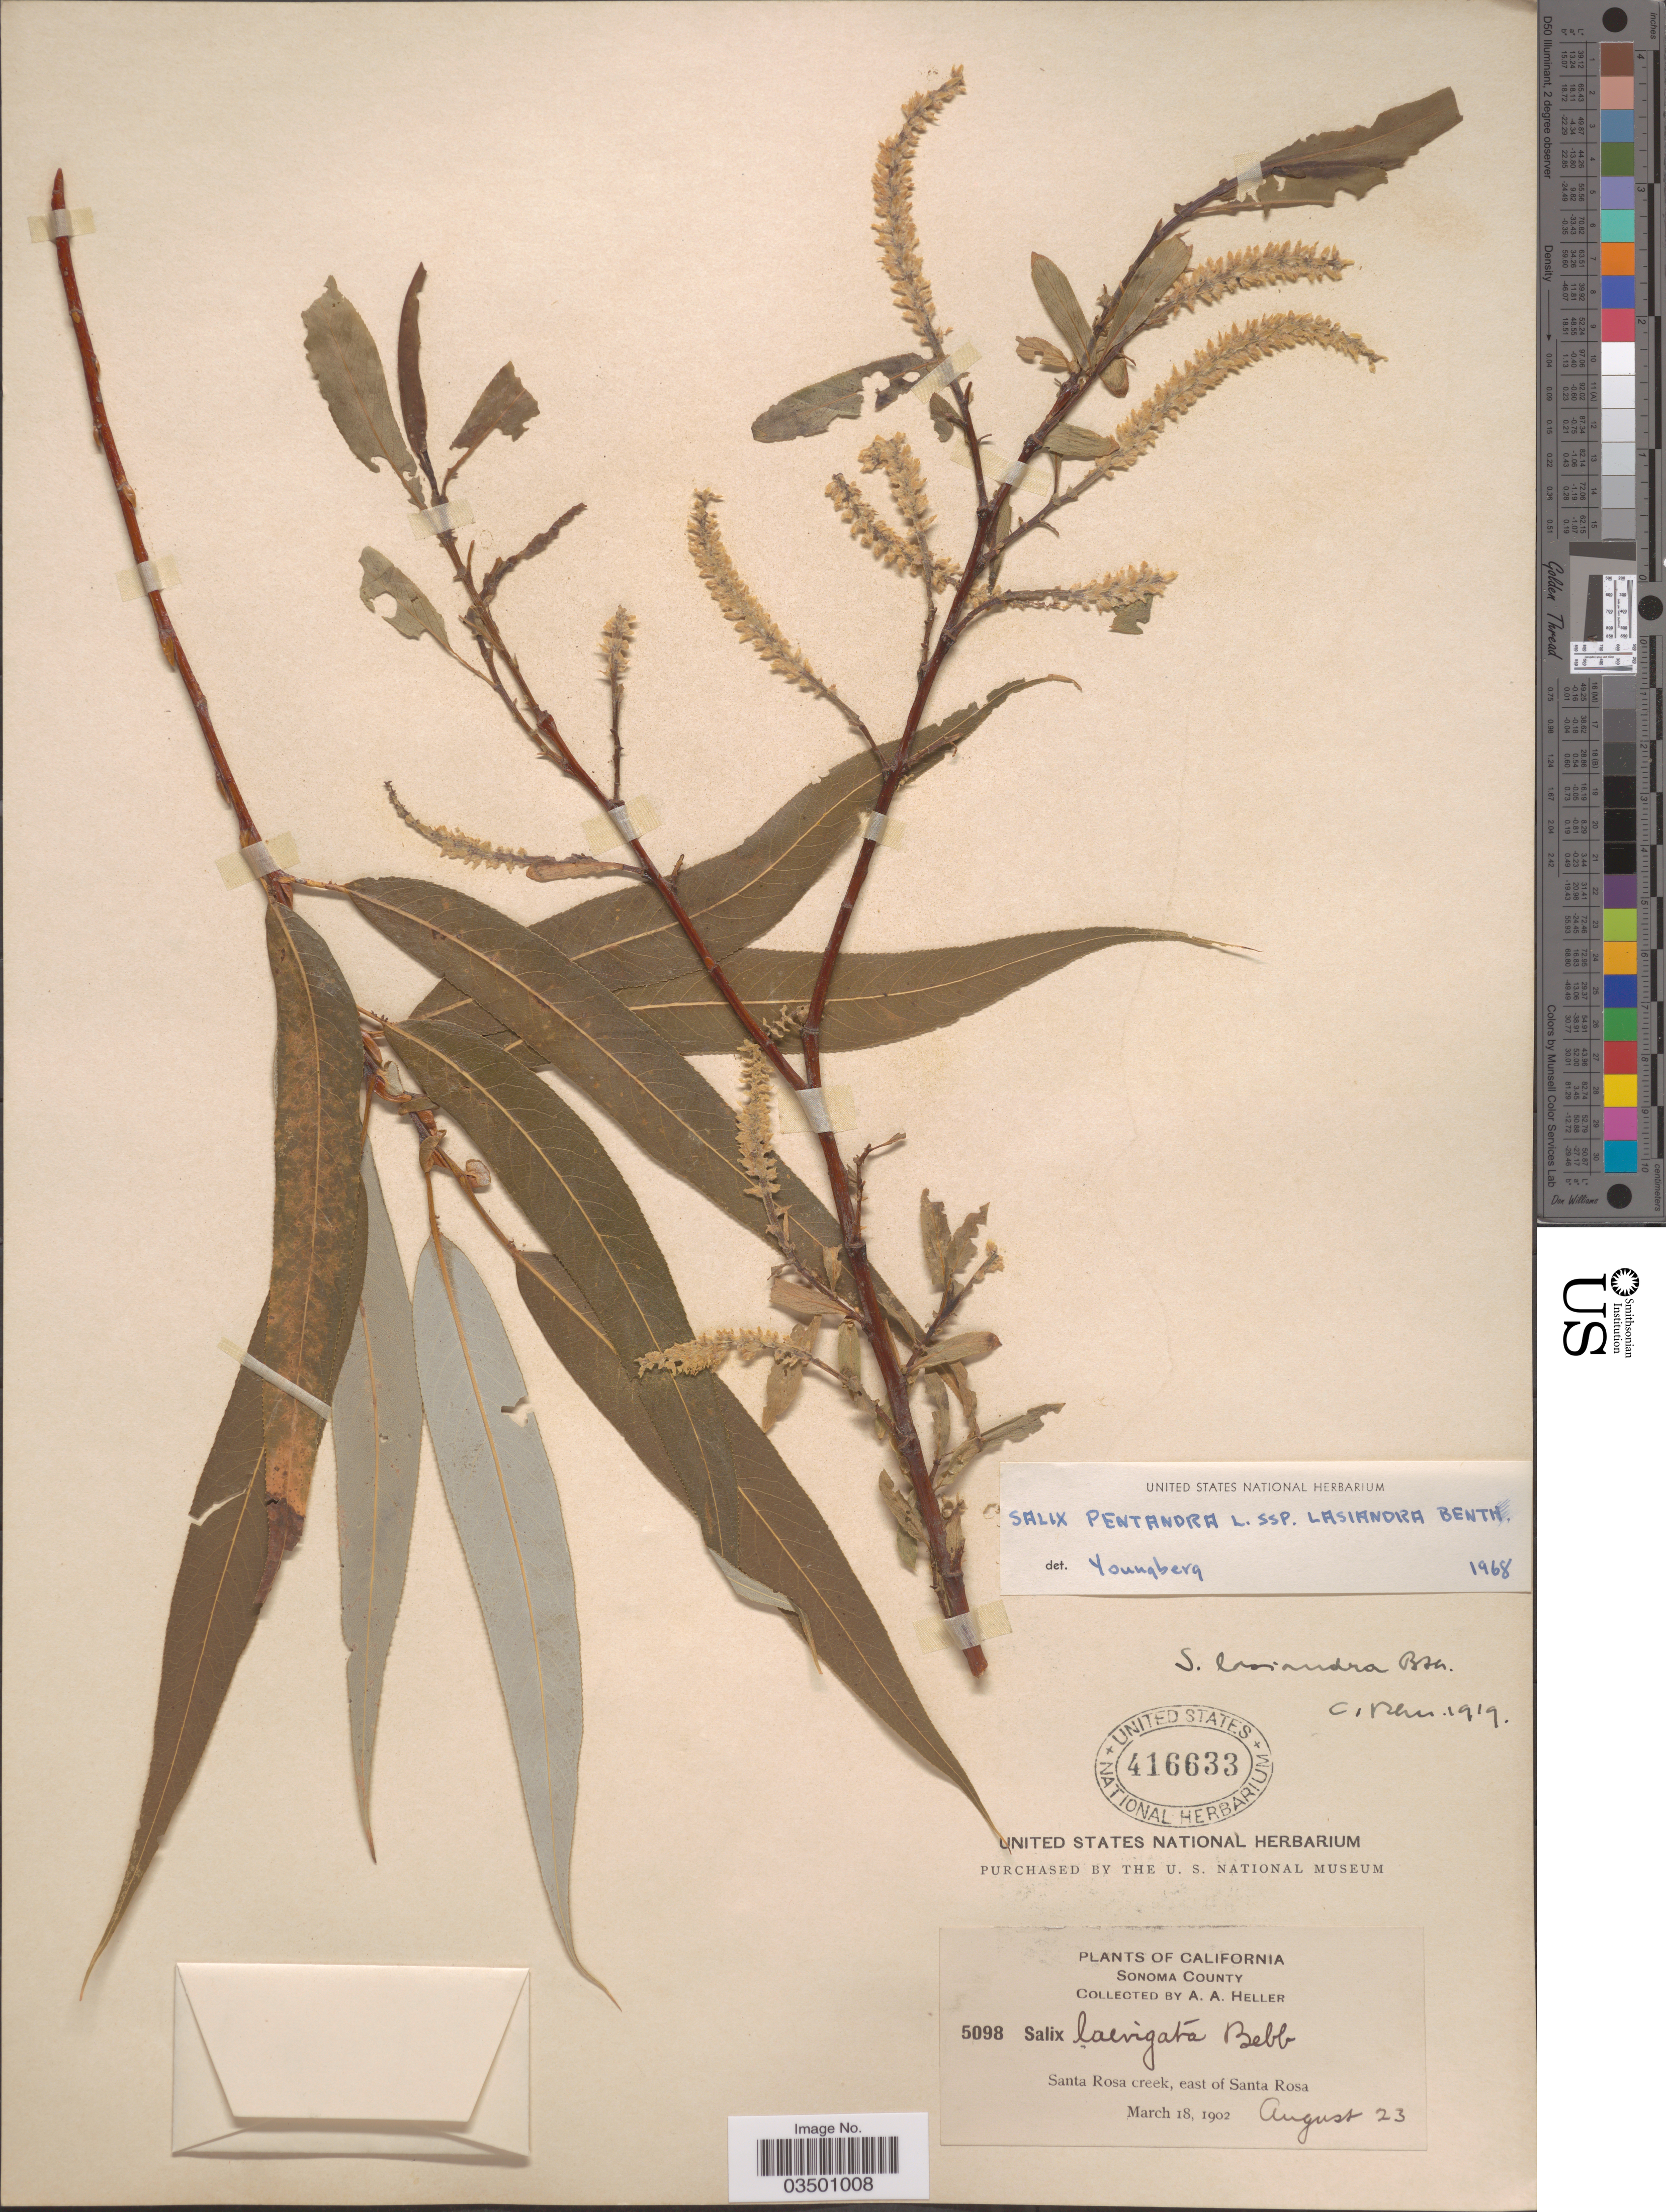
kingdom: Plantae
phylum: Tracheophyta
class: Magnoliopsida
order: Malpighiales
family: Salicaceae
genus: Salix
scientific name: Salix lasiandra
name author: Benth.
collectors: A. A. Heller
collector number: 5098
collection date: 1902-03-18/1902-08-23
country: United States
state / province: California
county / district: Sonoma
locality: Sonoma County. Santa Rosa creek, east of Santa Rosa.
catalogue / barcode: US 416633